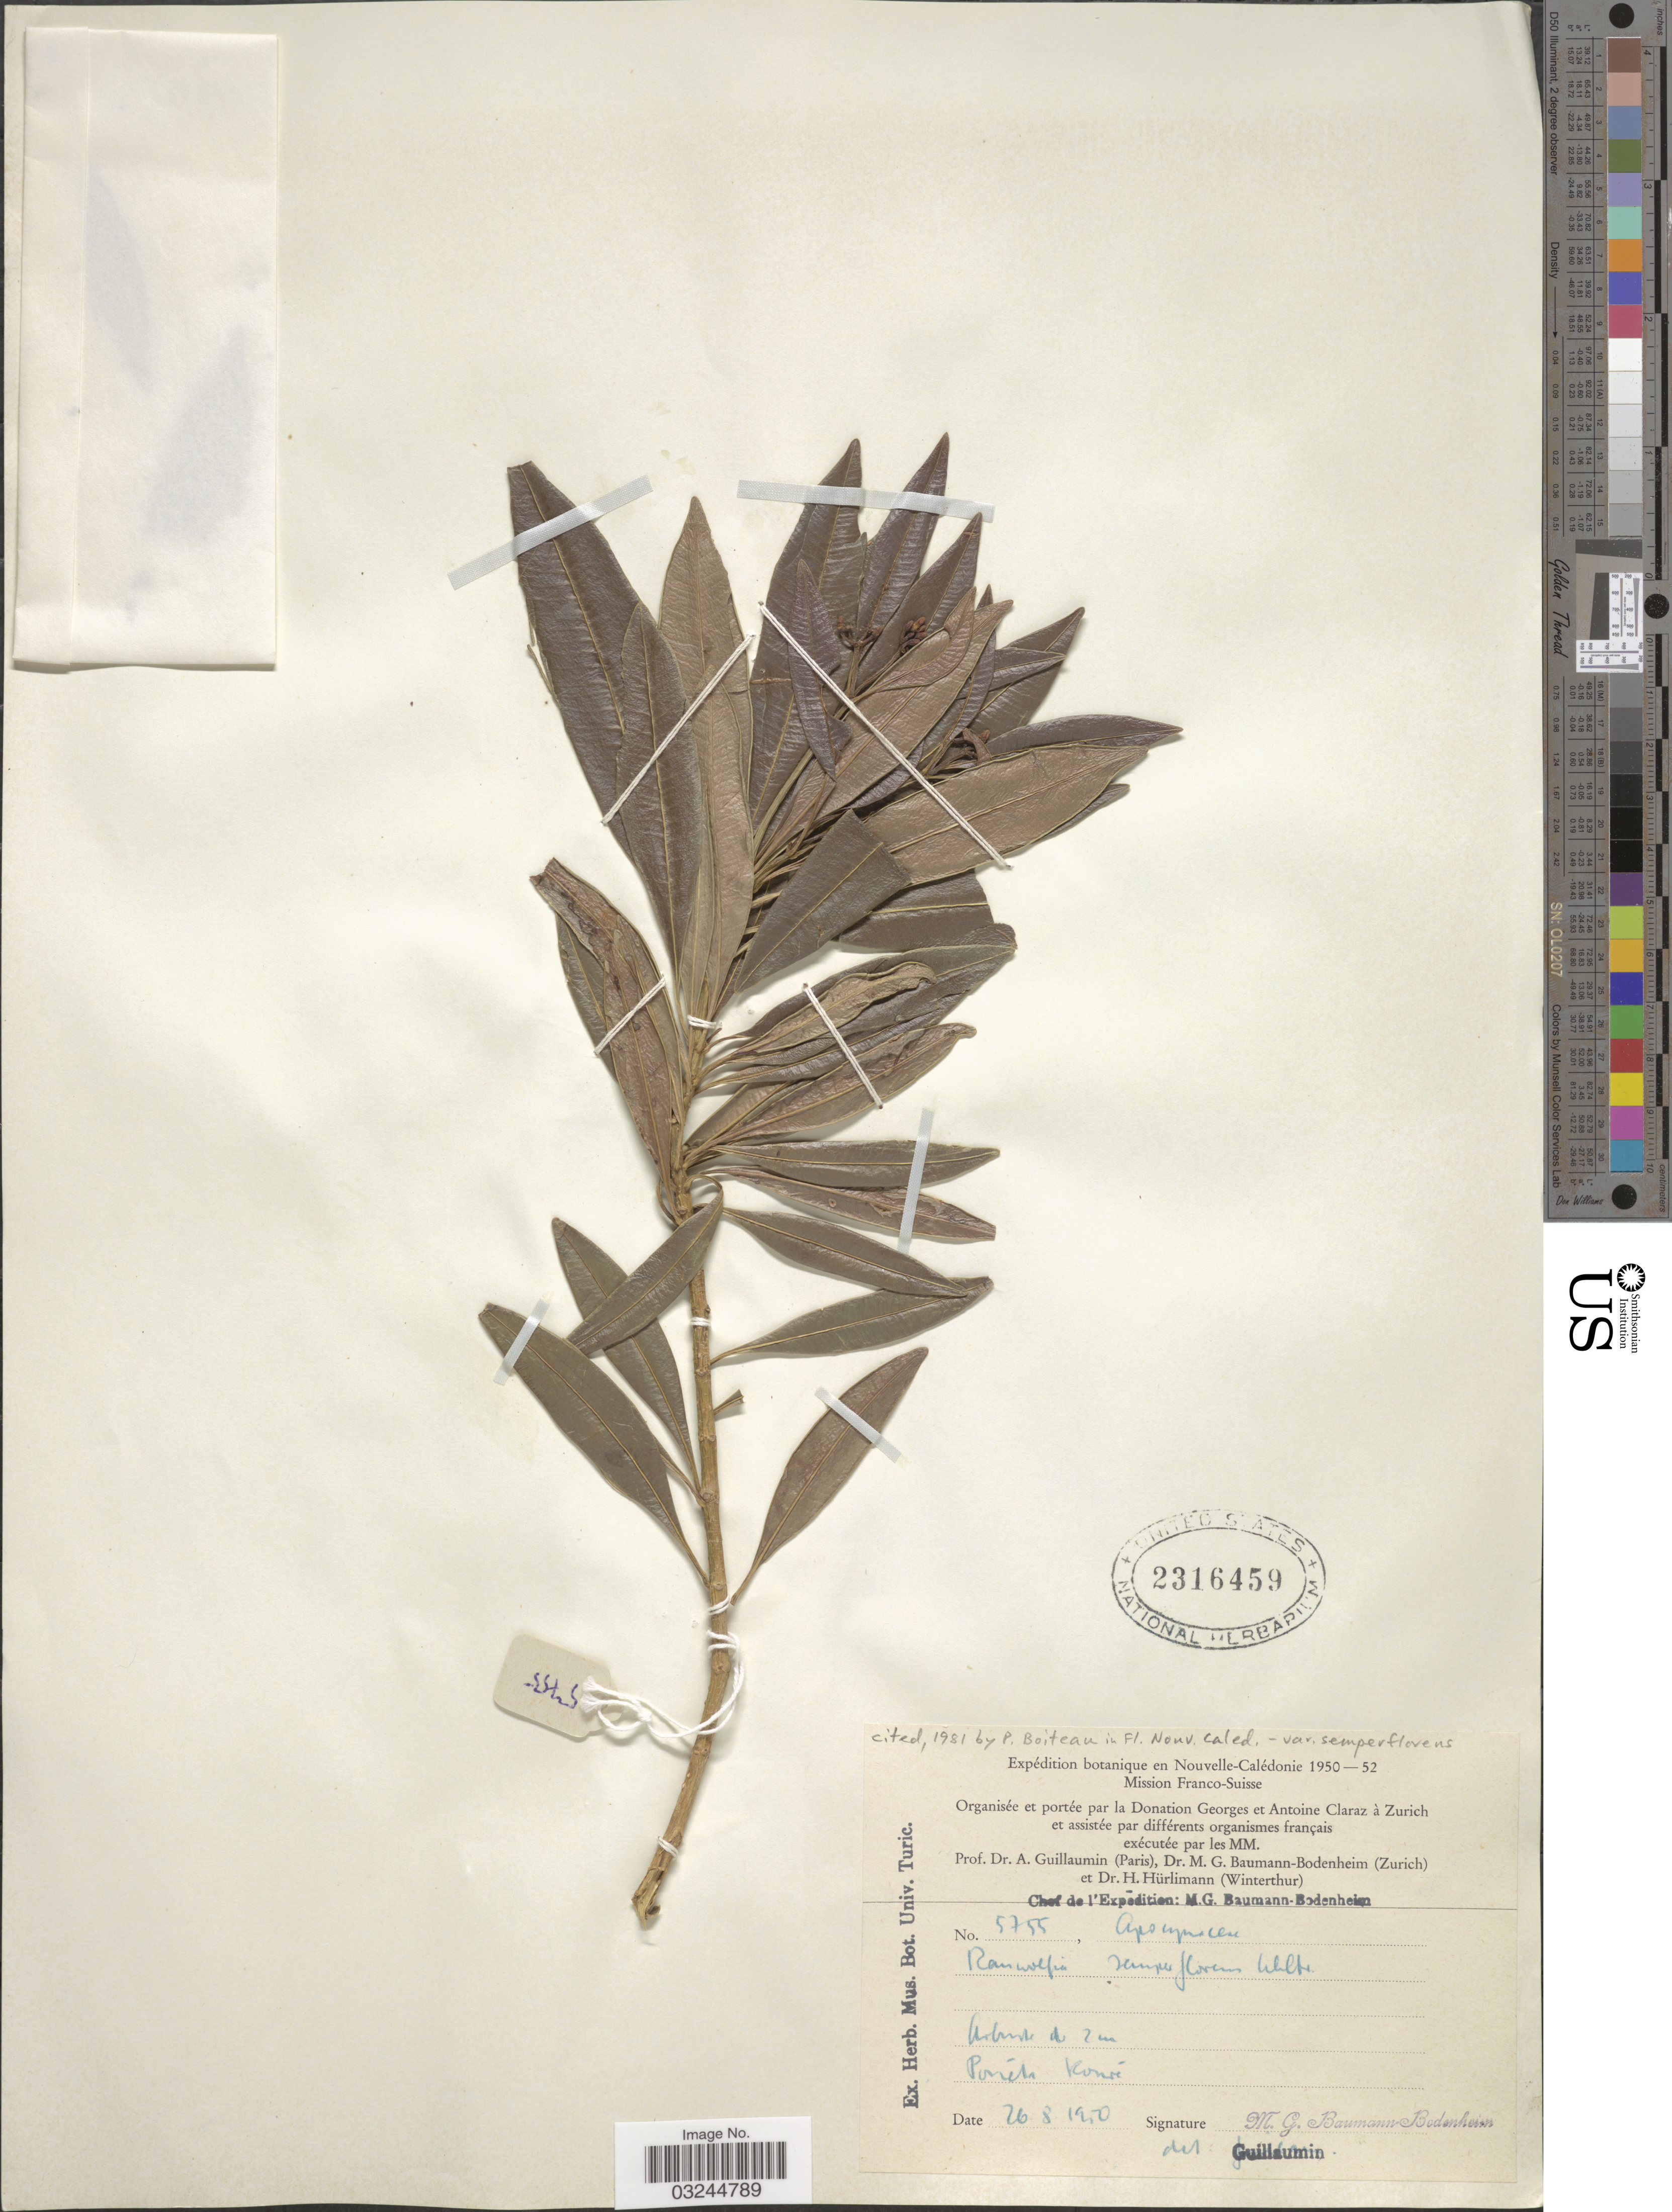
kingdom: Plantae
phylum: Tracheophyta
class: Magnoliopsida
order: Gentianales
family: Apocynaceae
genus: Rauvolfia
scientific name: Rauvolfia semperflorens var. semperflorens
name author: (Müll. Arg.) Schltr.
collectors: M. G. Baumann-Bodenheim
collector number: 5755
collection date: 1950-08-26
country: New Caledonia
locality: Nouvelle-Calédonie. Forêts Konré. [interpreted]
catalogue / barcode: US 2316459